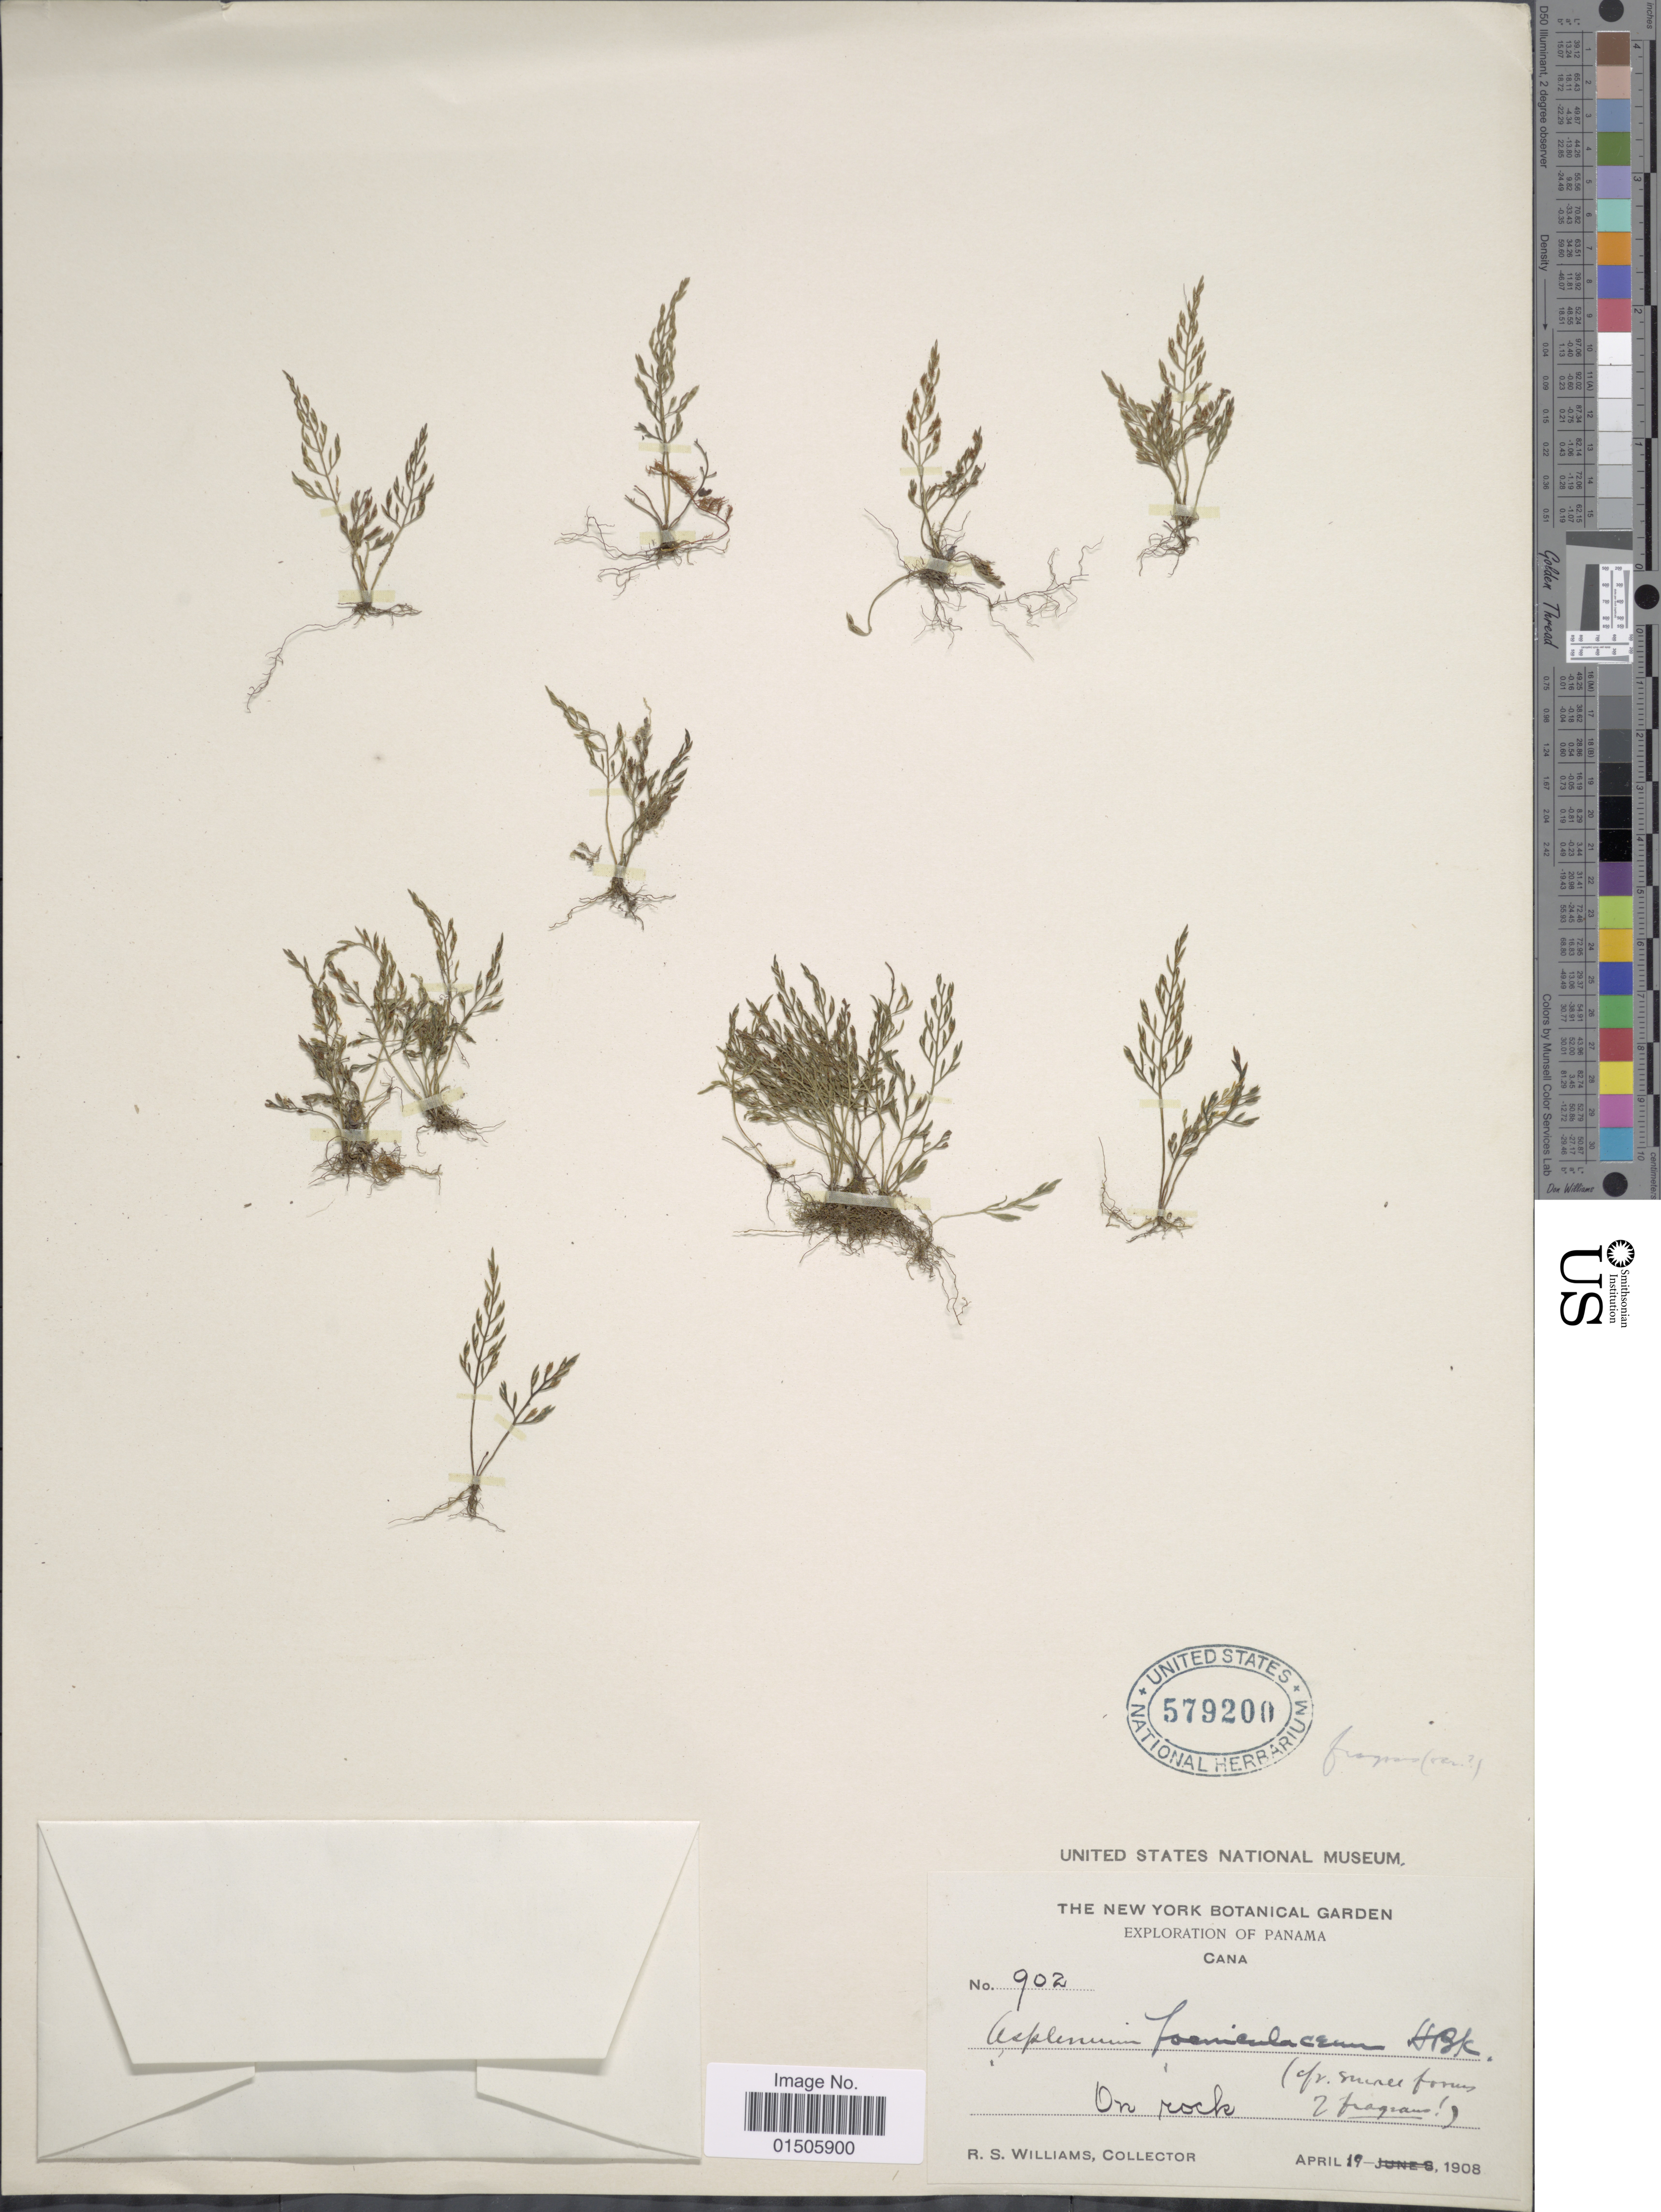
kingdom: Plantae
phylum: Tracheophyta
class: Polypodiopsida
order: Polypodiales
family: Aspleniaceae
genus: Asplenium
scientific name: Asplenium foeniculaceum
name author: (Hook.) T. Moore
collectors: R. S. Williams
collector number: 902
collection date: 1908-04-19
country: Panama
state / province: Panamá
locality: Cana,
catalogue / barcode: US 579200